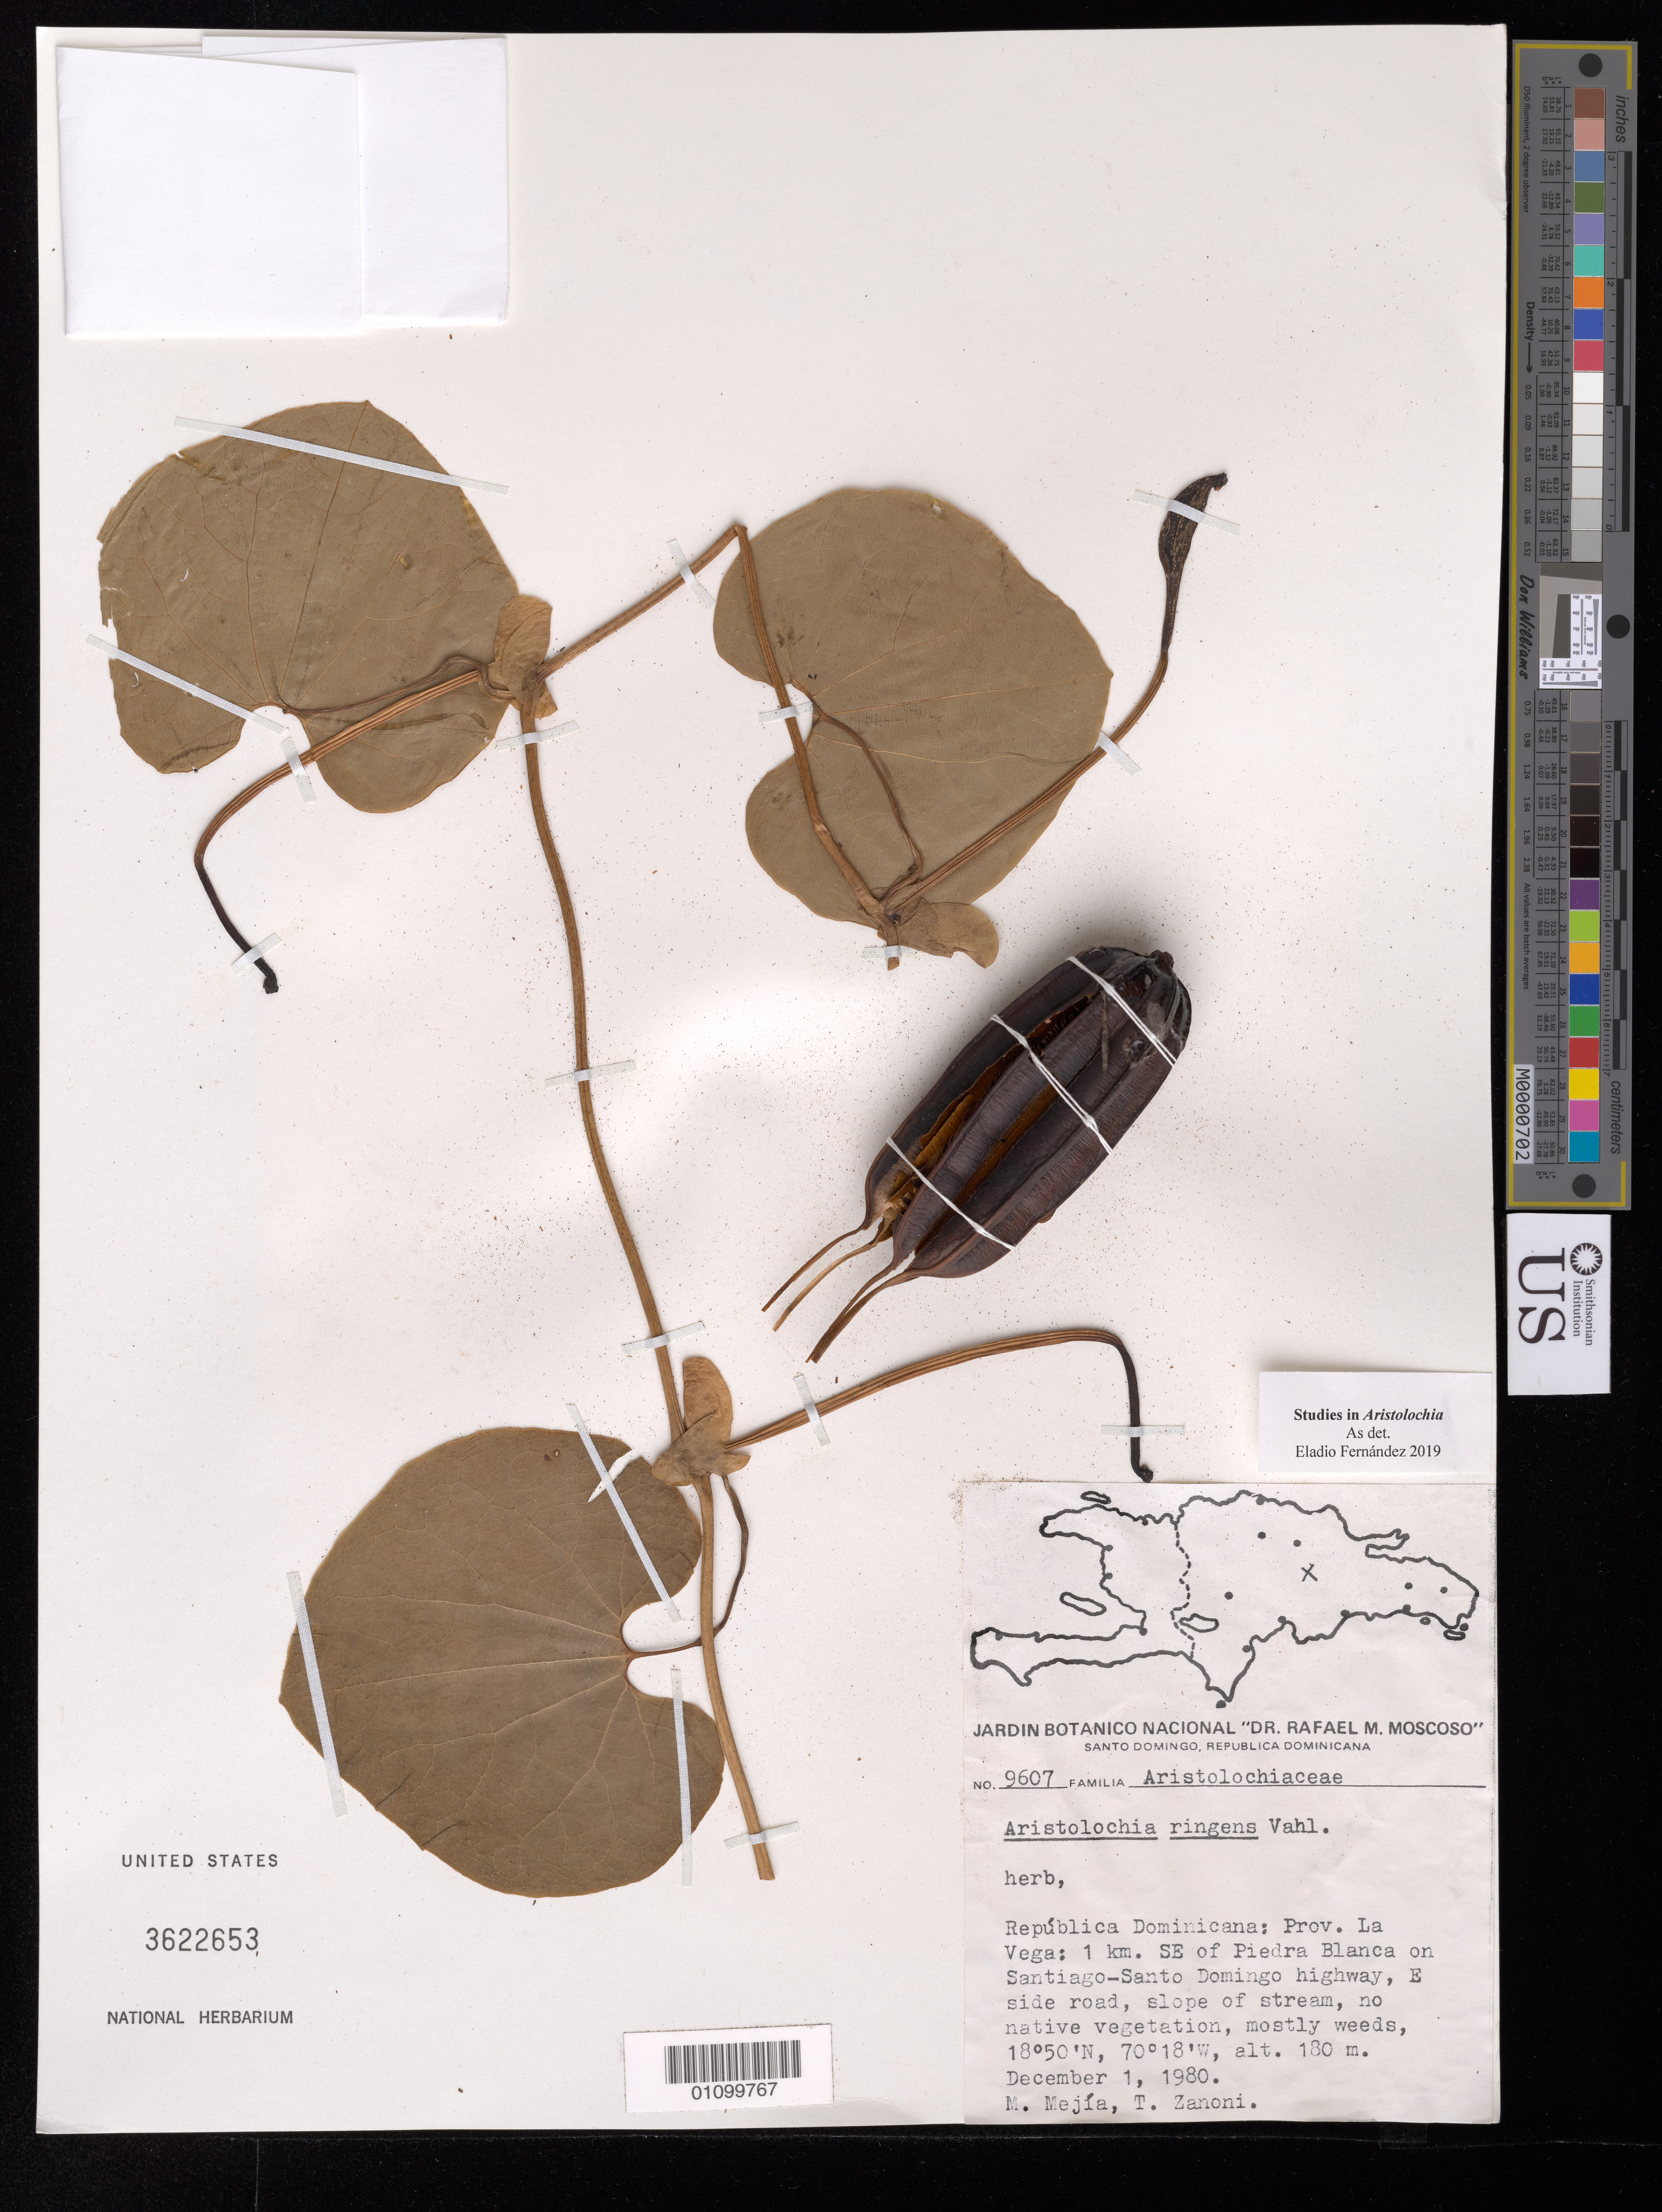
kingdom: Plantae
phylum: Tracheophyta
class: Magnoliopsida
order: Piperales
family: Aristolochiaceae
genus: Aristolochia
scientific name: Aristolochia ringens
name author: Vahl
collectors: M. Mejia & T. A. Zanoni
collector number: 9607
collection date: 1980-07-23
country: Dominican Republic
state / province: La Vega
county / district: Santo Domingo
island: Hispaniola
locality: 1km. SE of Piedra Blanca on Santiagl-Santo Domingo highway, E side of road, slope of stream, no native vegiation, mostly weeds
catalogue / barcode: US 3622653